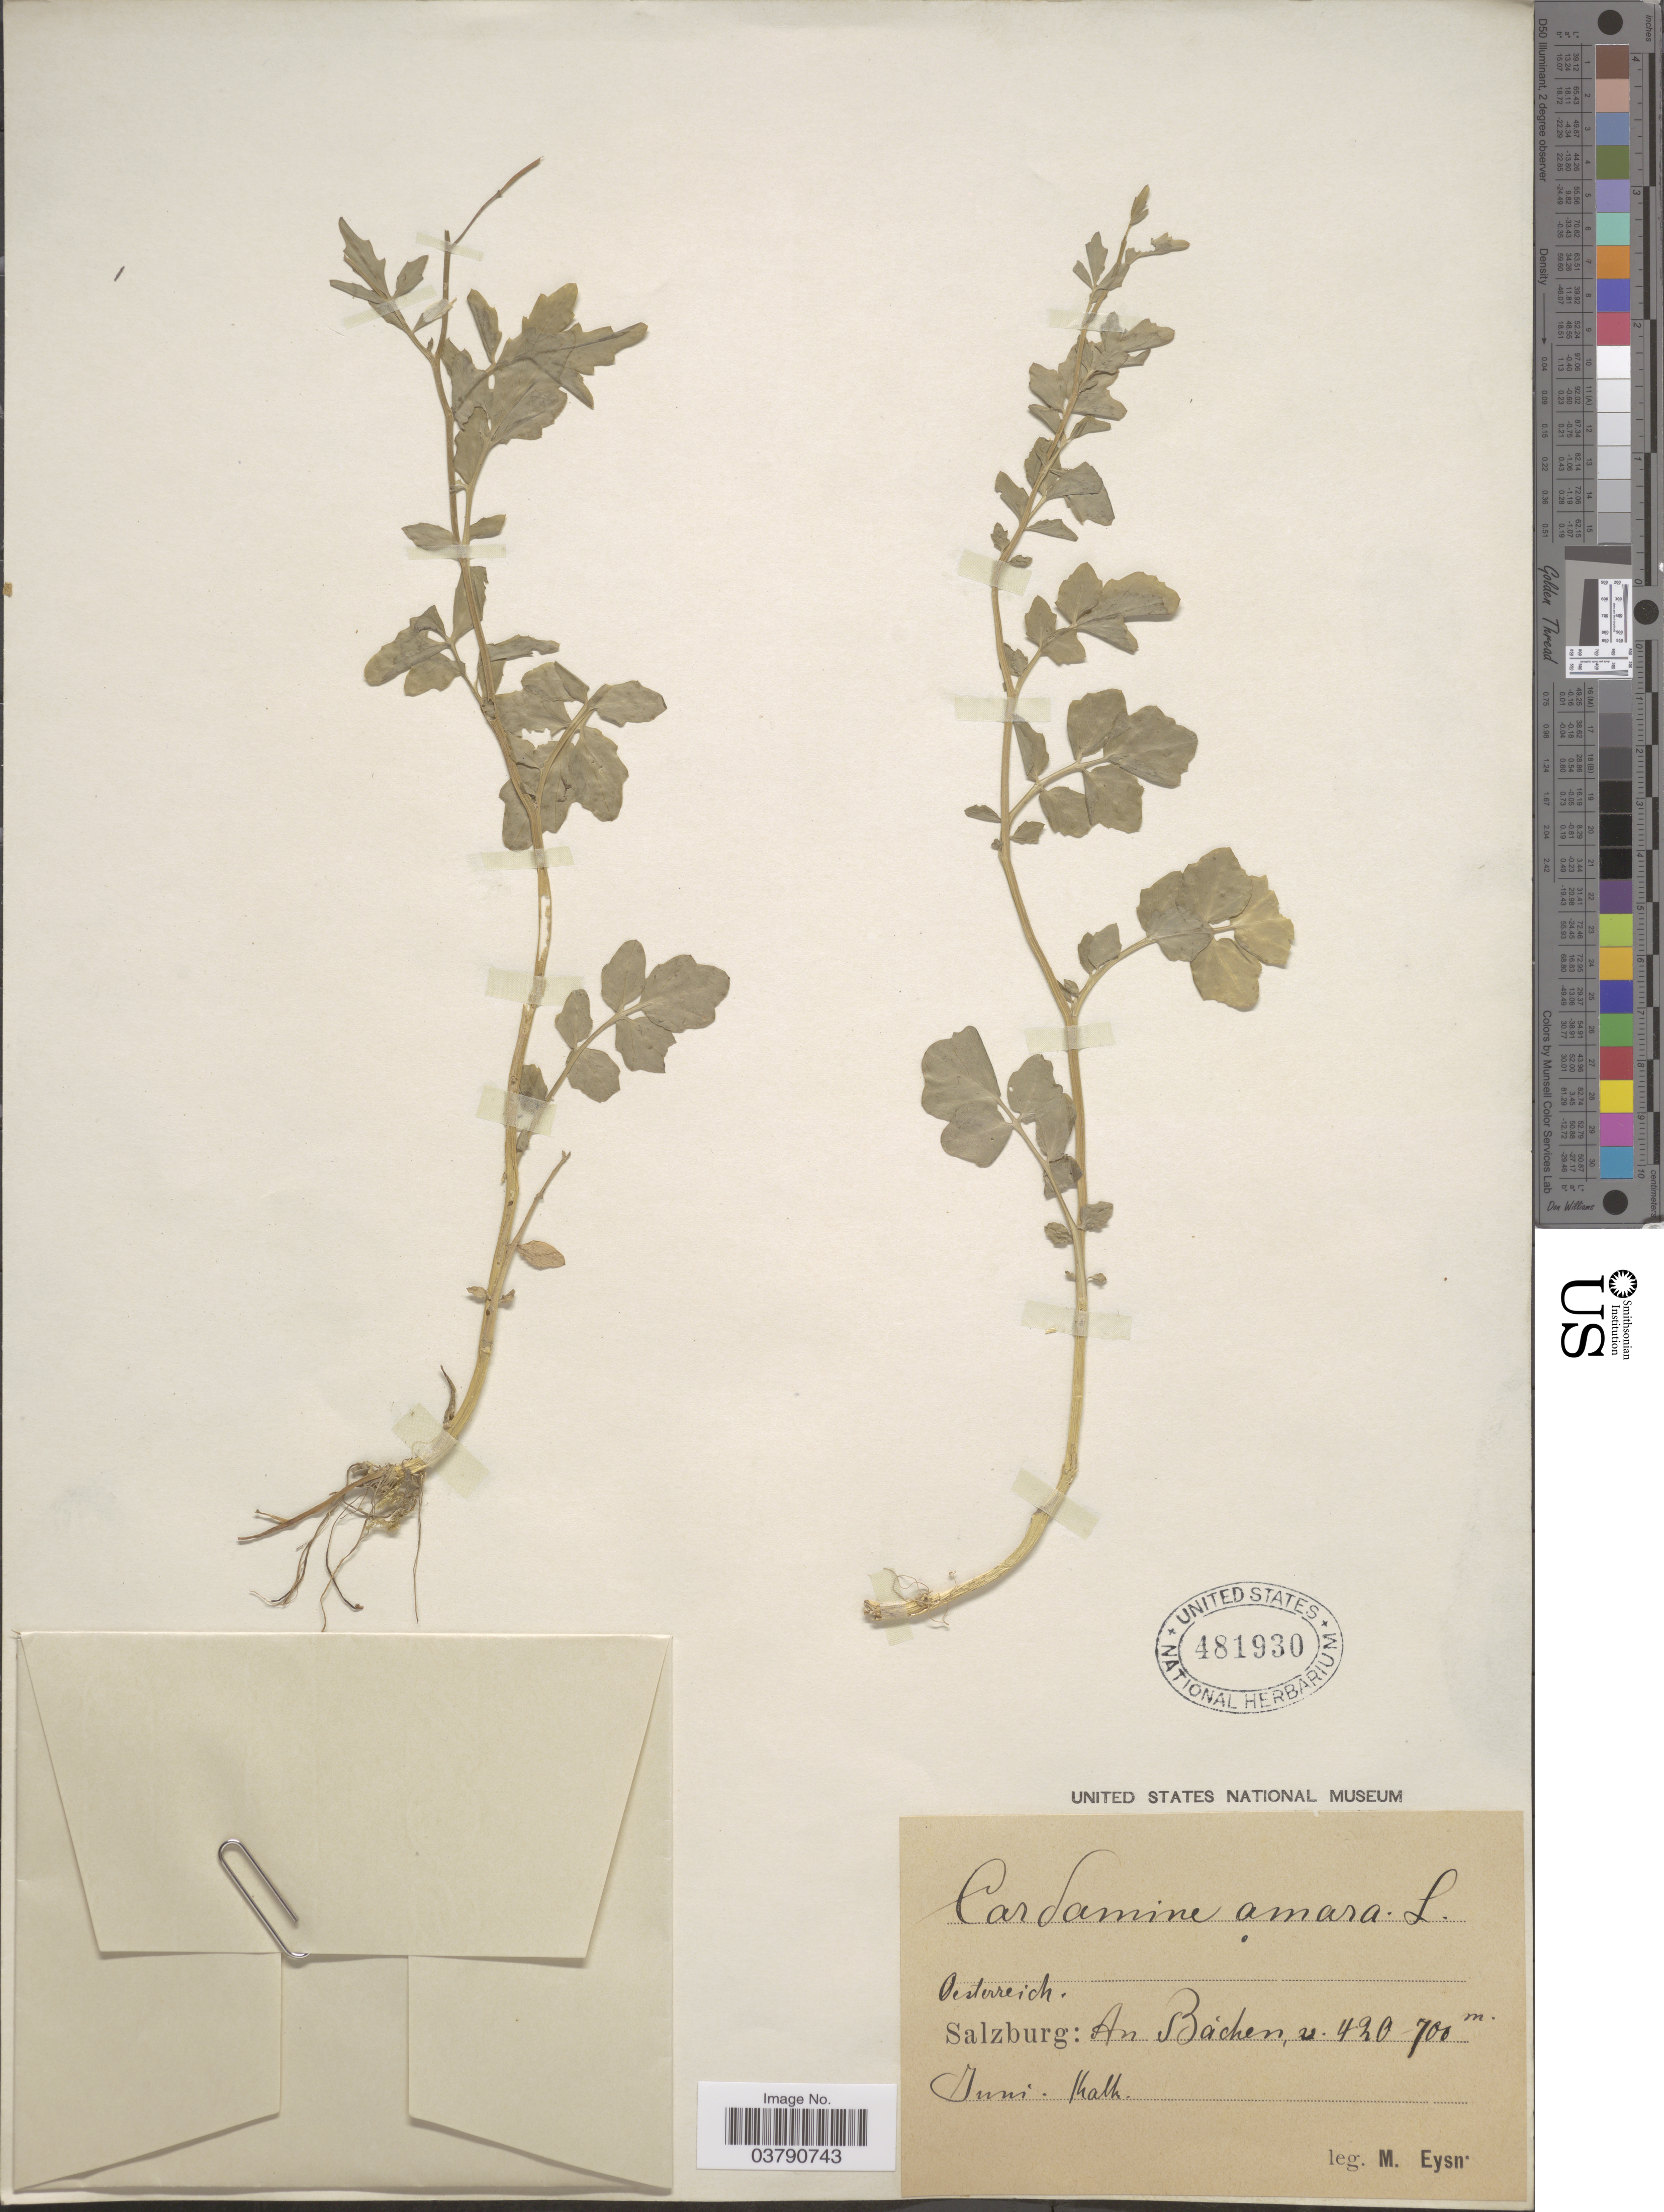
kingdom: Plantae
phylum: Tracheophyta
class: Magnoliopsida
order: Brassicales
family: Brassicaceae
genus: Cardamine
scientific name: Cardamine amara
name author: L.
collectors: M. Eysn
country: Austria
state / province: Salzburg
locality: Oesterreich. An Báchen.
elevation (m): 420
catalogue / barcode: US 481930